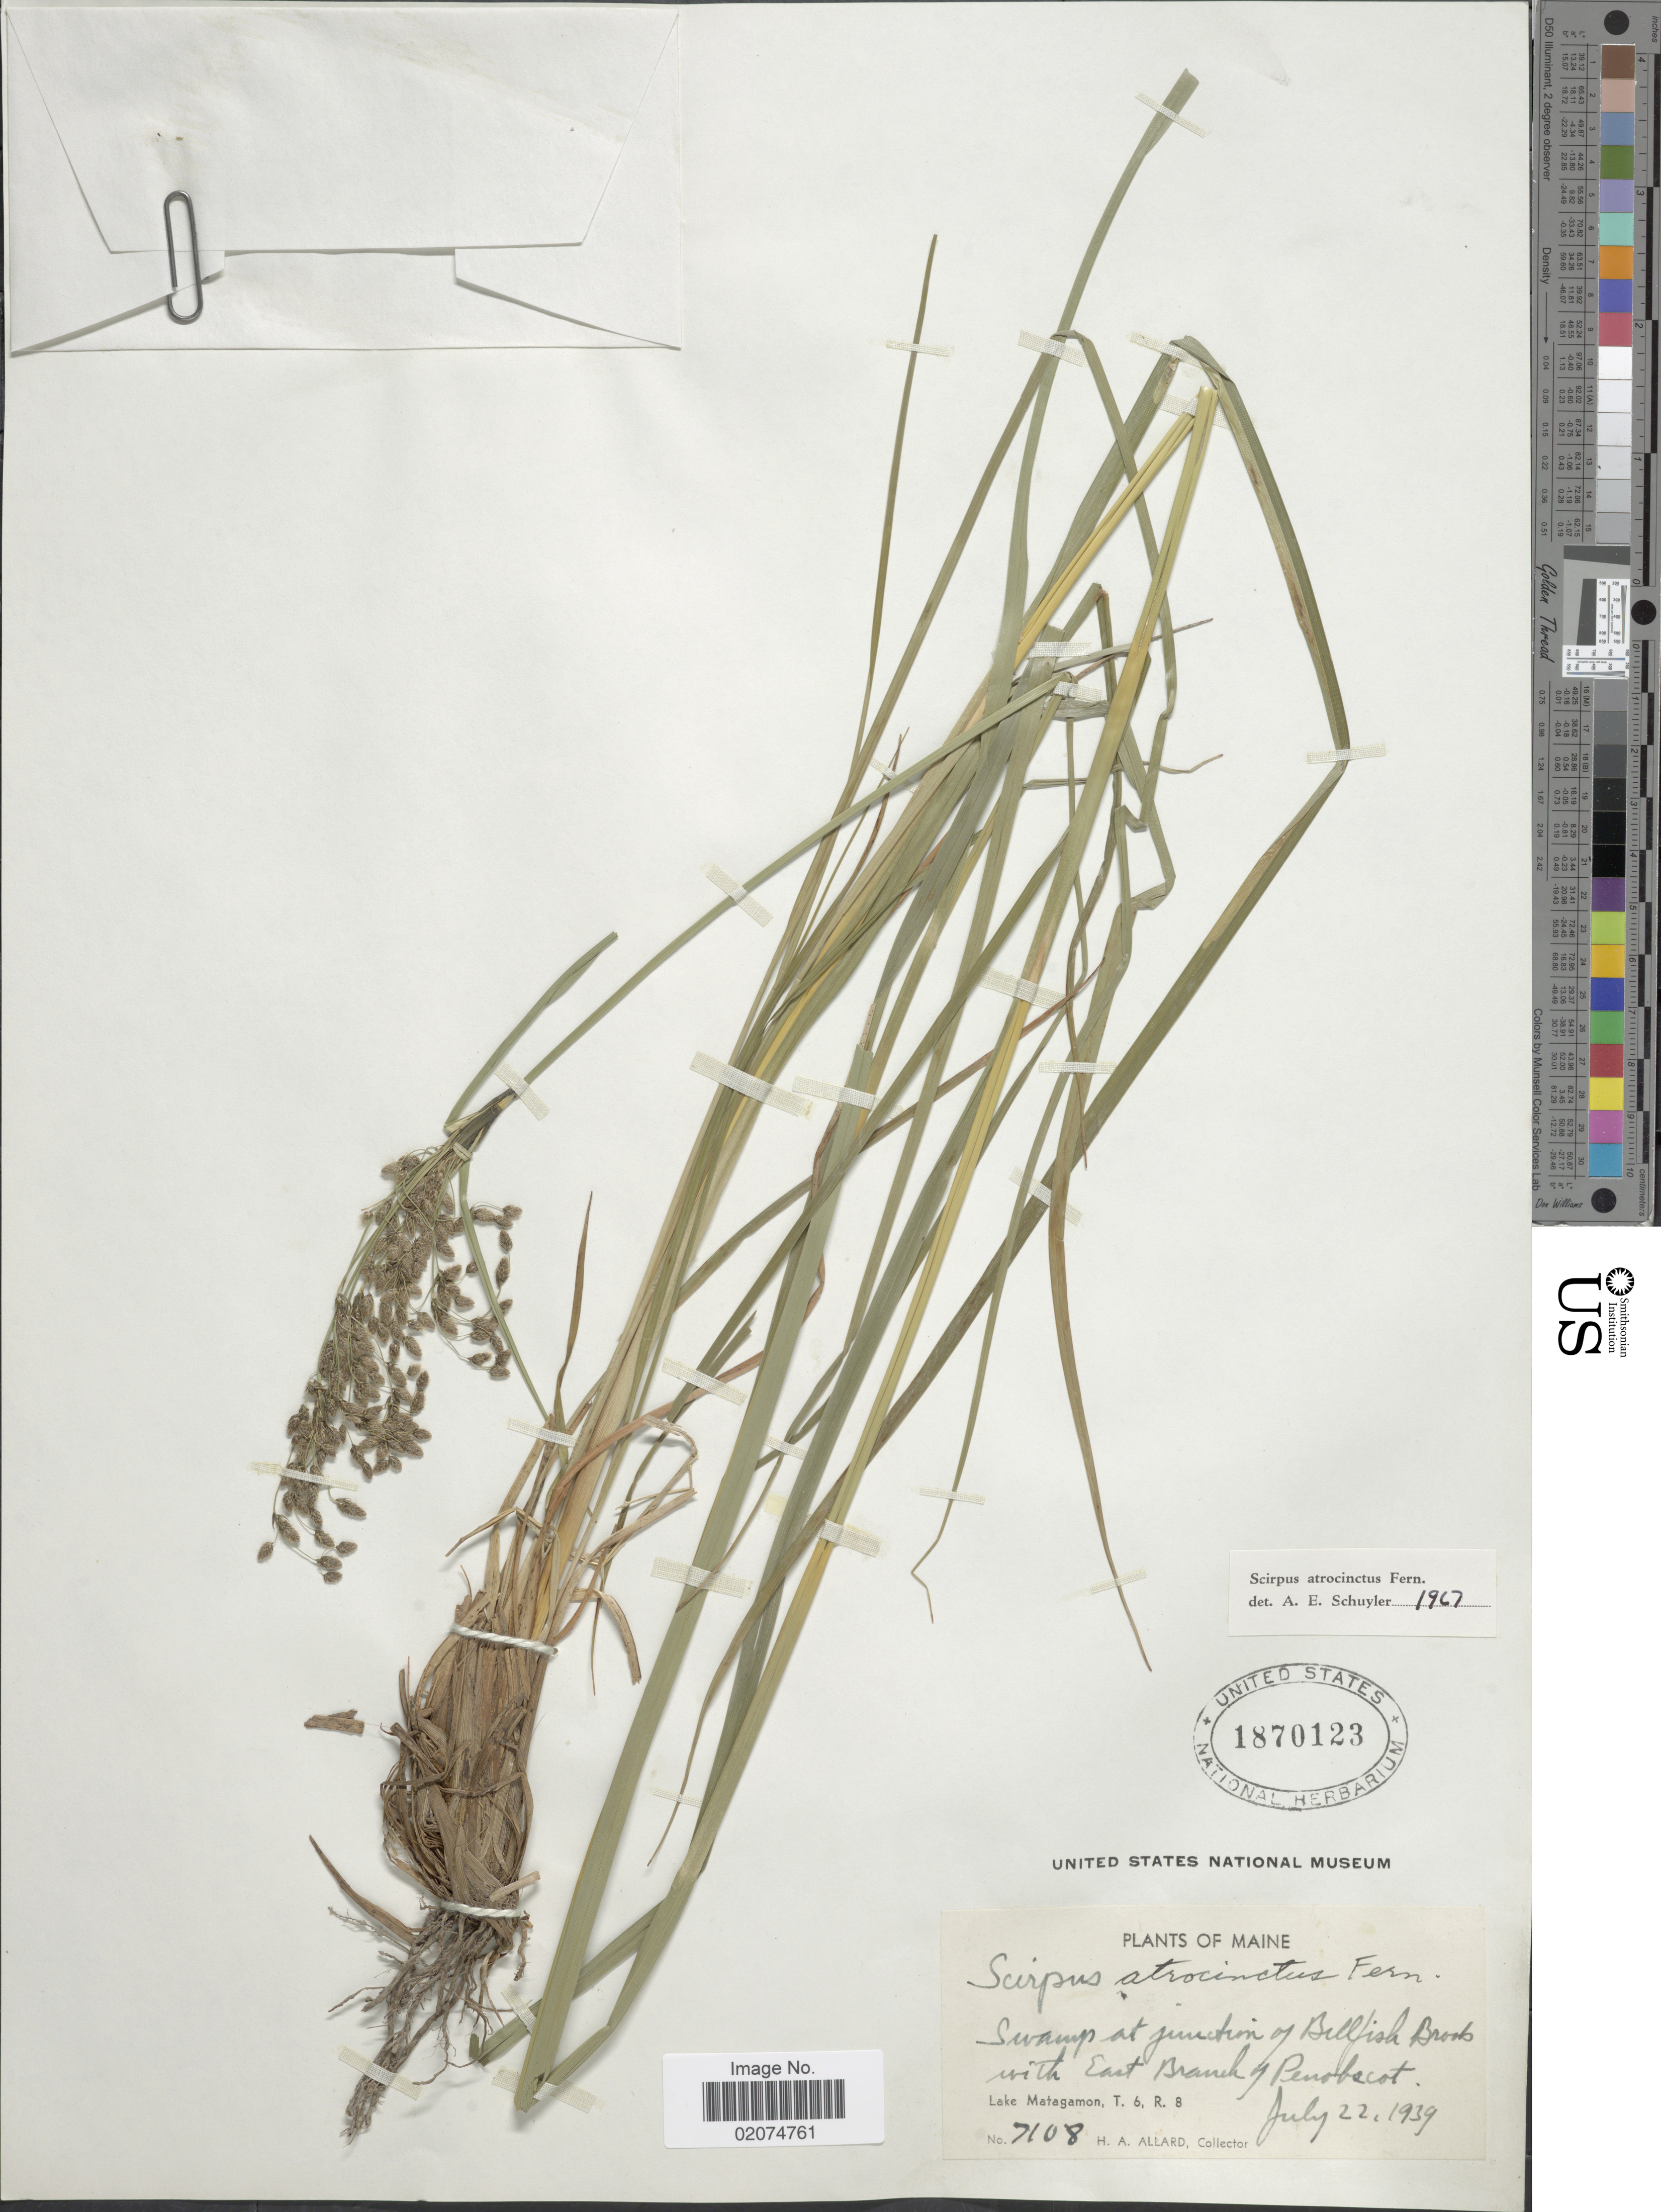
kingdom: Plantae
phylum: Tracheophyta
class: Liliopsida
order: Poales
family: Cyperaceae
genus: Scirpus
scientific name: Scirpus atrocinctus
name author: Fernald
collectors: H. A. Allard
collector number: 7108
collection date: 1939-07-22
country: United States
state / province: Maine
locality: Junction of Bellfish Brooks with East Branch of Penobscot, Lake Matagamon, T6, R8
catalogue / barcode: US 1870123